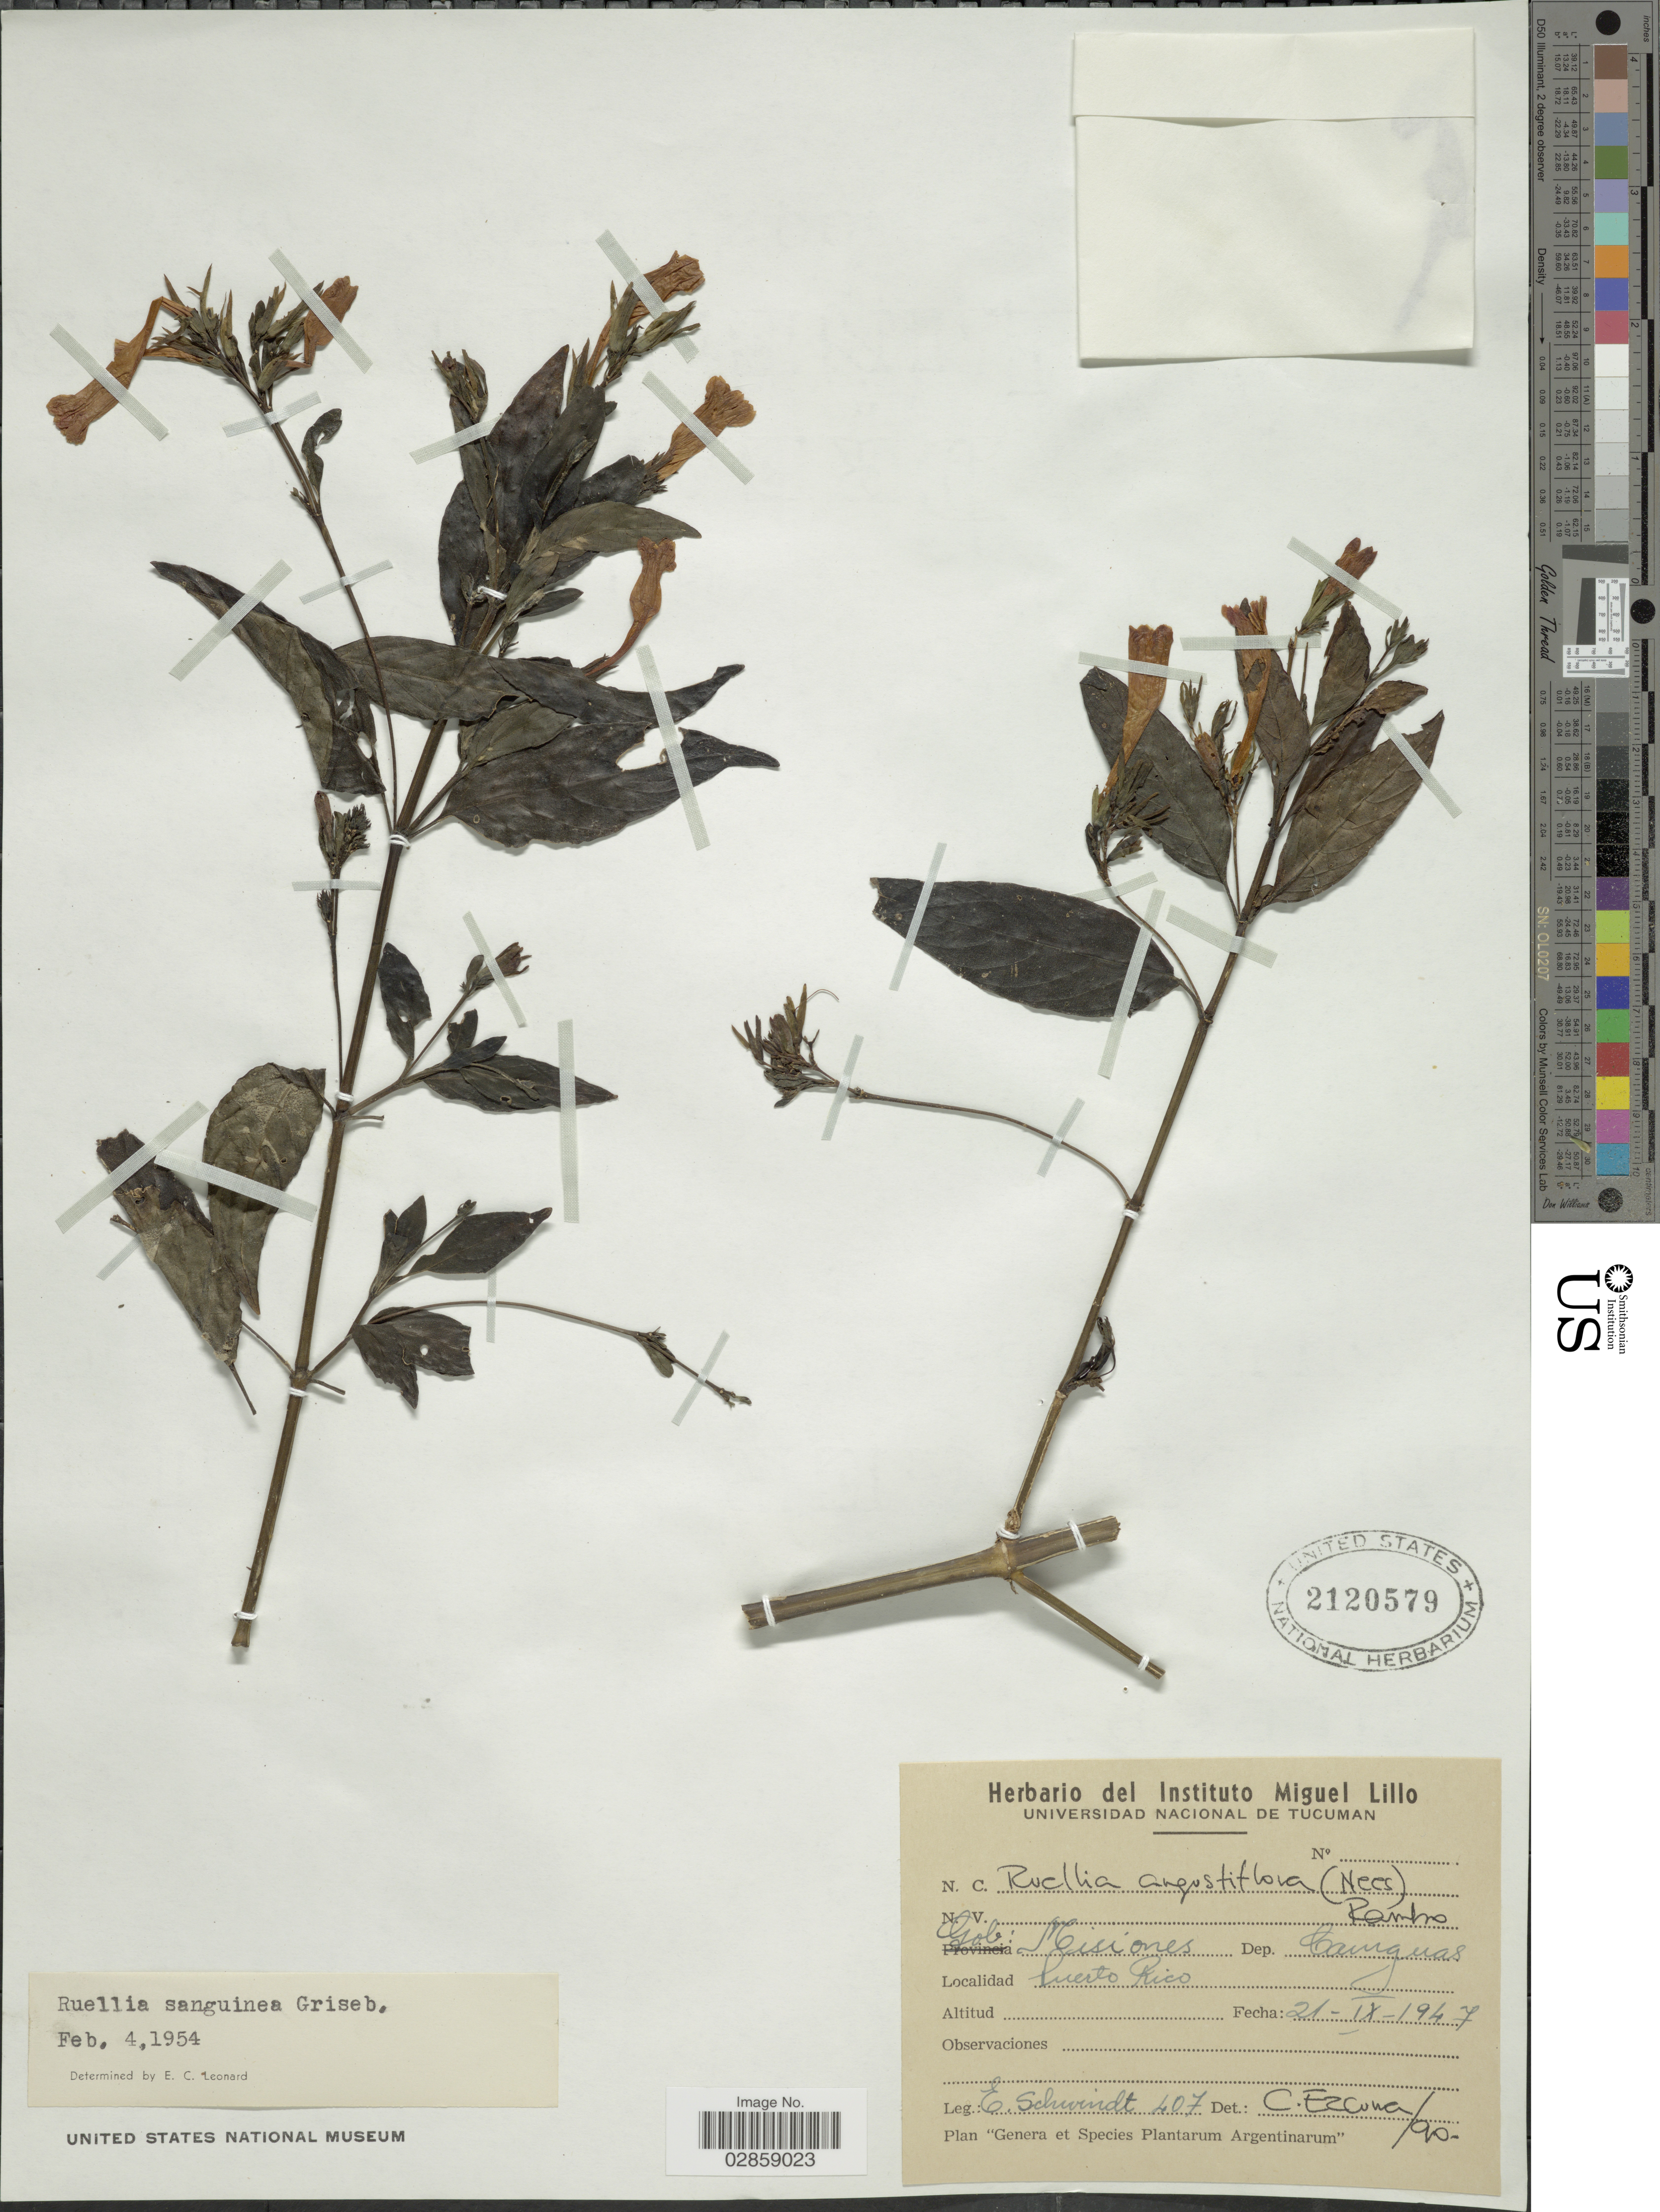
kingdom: Plantae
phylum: Tracheophyta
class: Magnoliopsida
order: Lamiales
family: Acanthaceae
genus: Ruellia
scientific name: Ruellia angustiflora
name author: (Nees) Lindau ex Rambo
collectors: E. Schwindt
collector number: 407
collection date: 1947-09-21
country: Argentina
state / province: Misiones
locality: Gob. Misiones. Dep. Cainguas. Puerto Rico.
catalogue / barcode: US 2120579